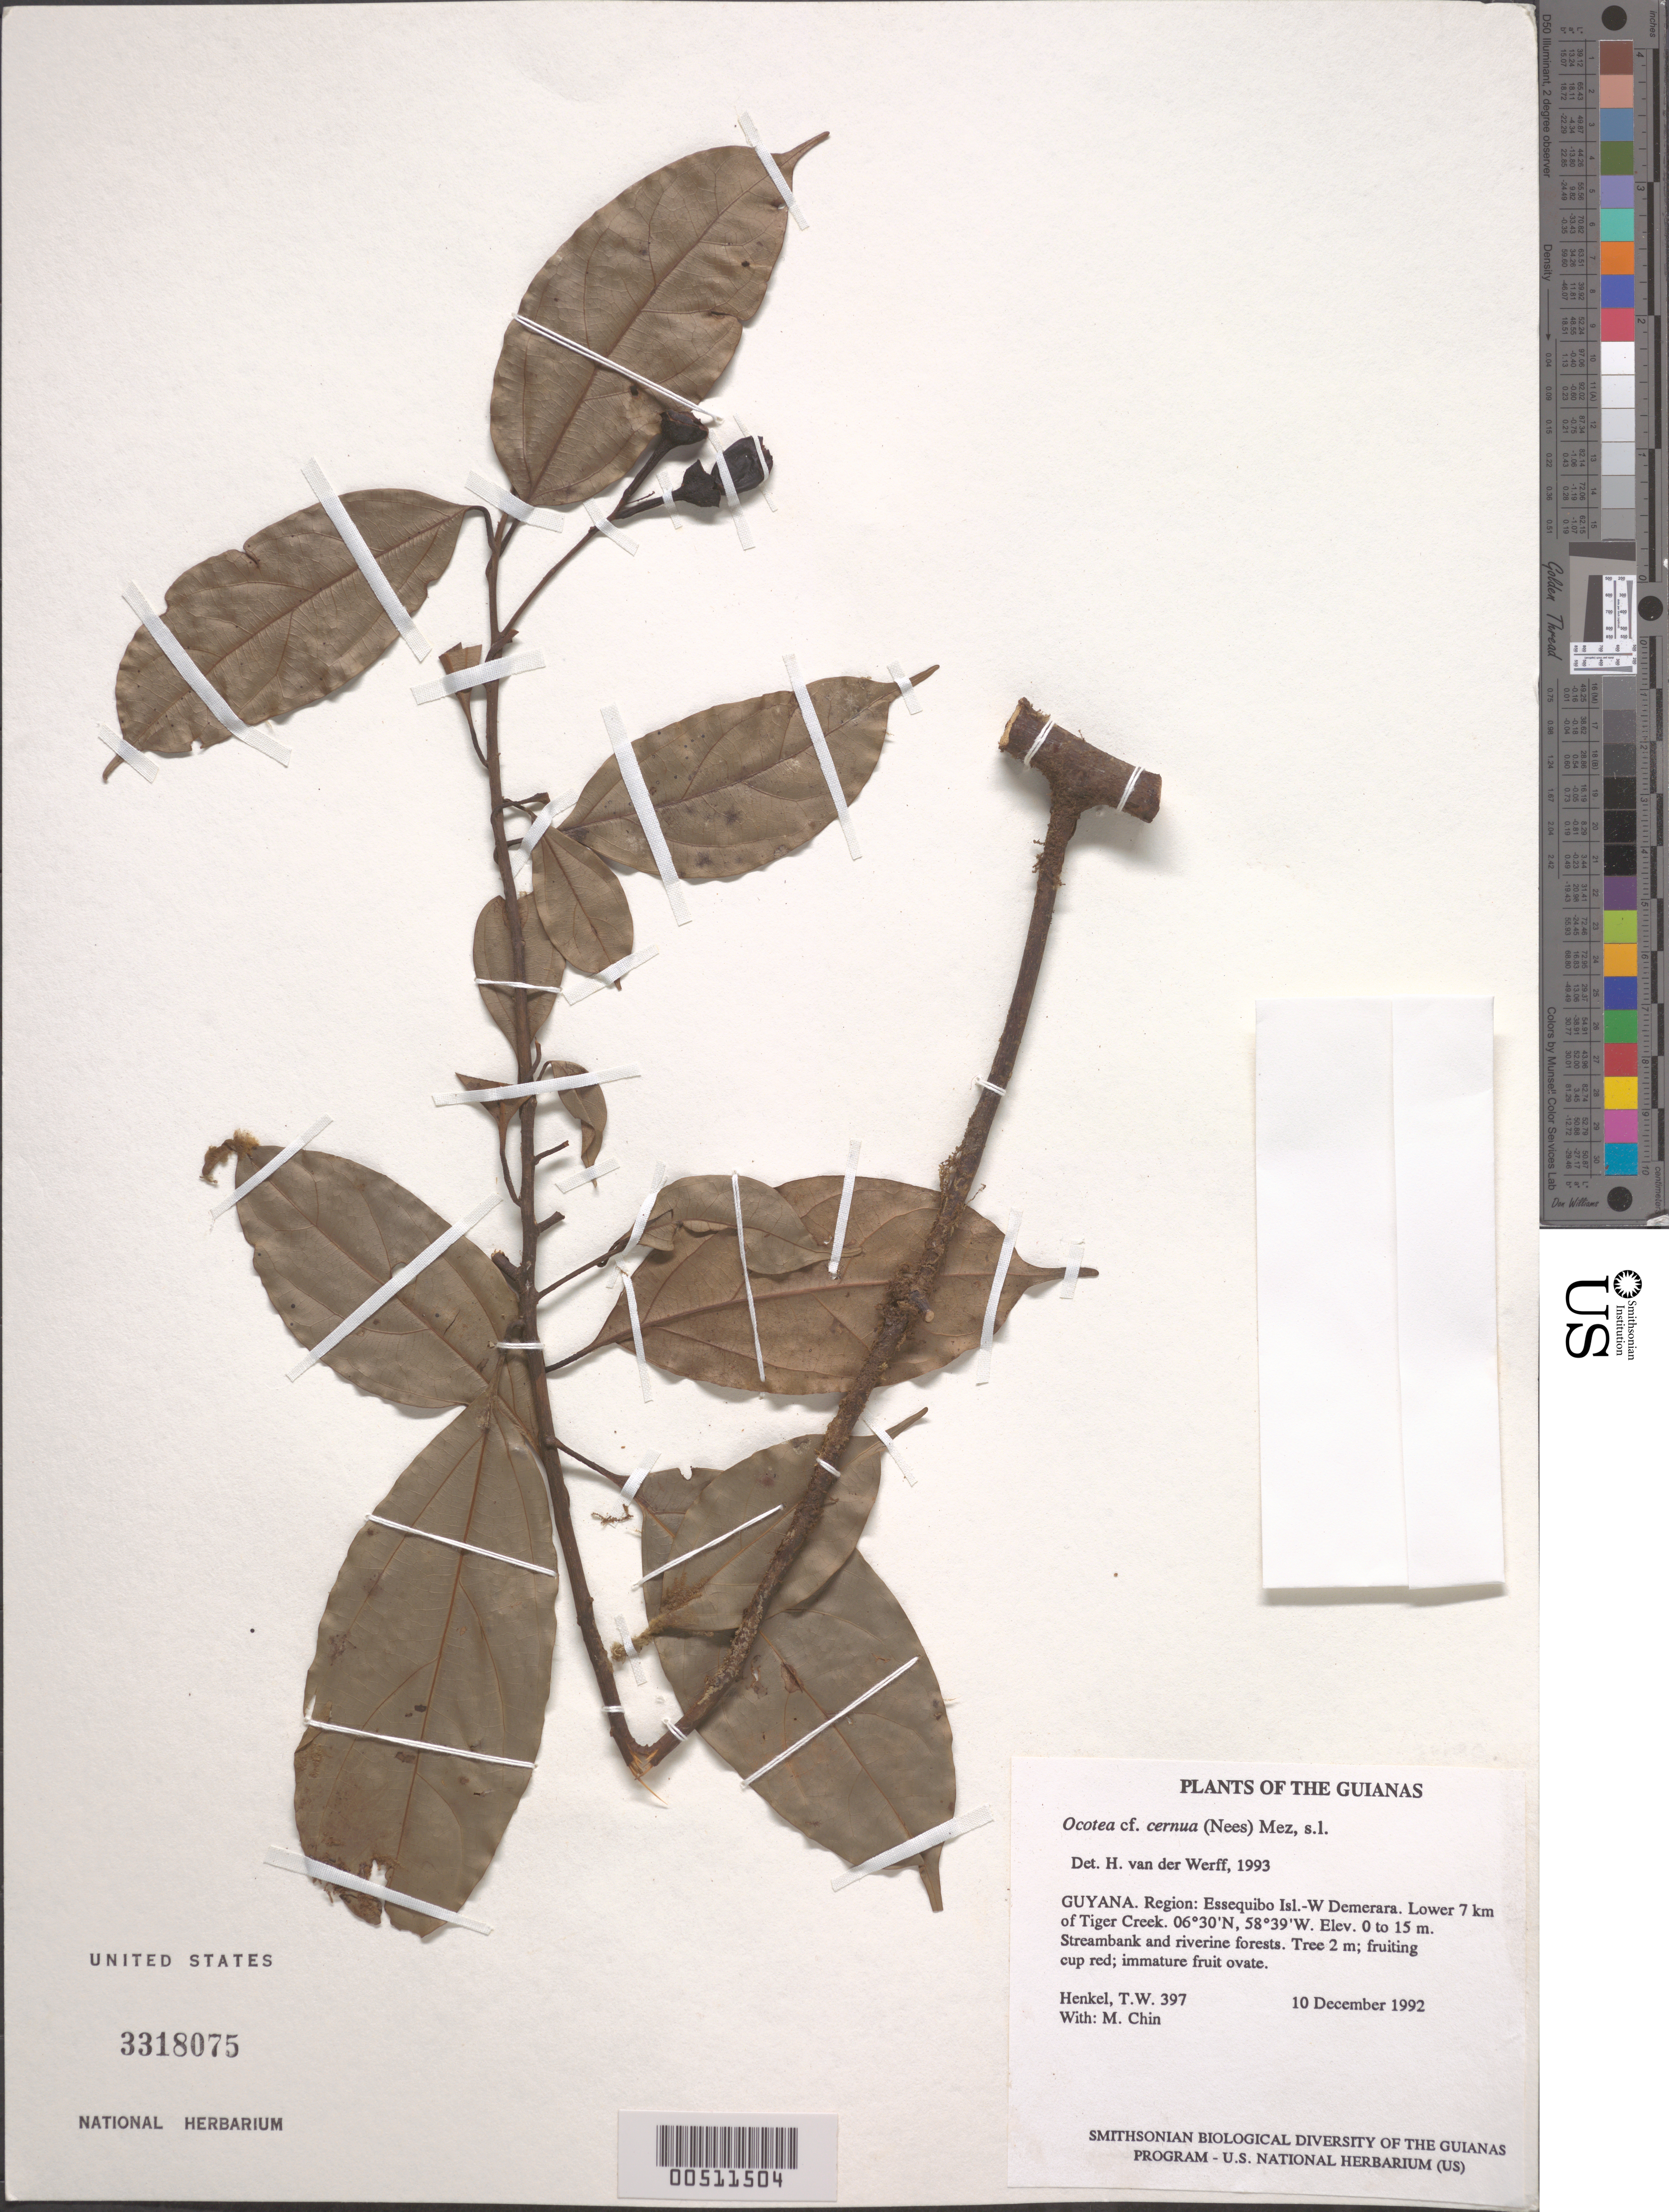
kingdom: Plantae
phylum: Tracheophyta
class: Magnoliopsida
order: Laurales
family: Lauraceae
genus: Ocotea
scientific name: Ocotea cernua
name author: (Nees) Mez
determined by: van der Werff, H., (MO), Missouri Botanical Garden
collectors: T. Henkel & M. Chin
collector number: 397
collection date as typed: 10 December 1992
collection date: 1992-12-10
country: Guyana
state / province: Essequibo Isl-W. Demerara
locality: Lower 7 km of Tiger Creek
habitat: Streambank and riverine forests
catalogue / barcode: US 3318075